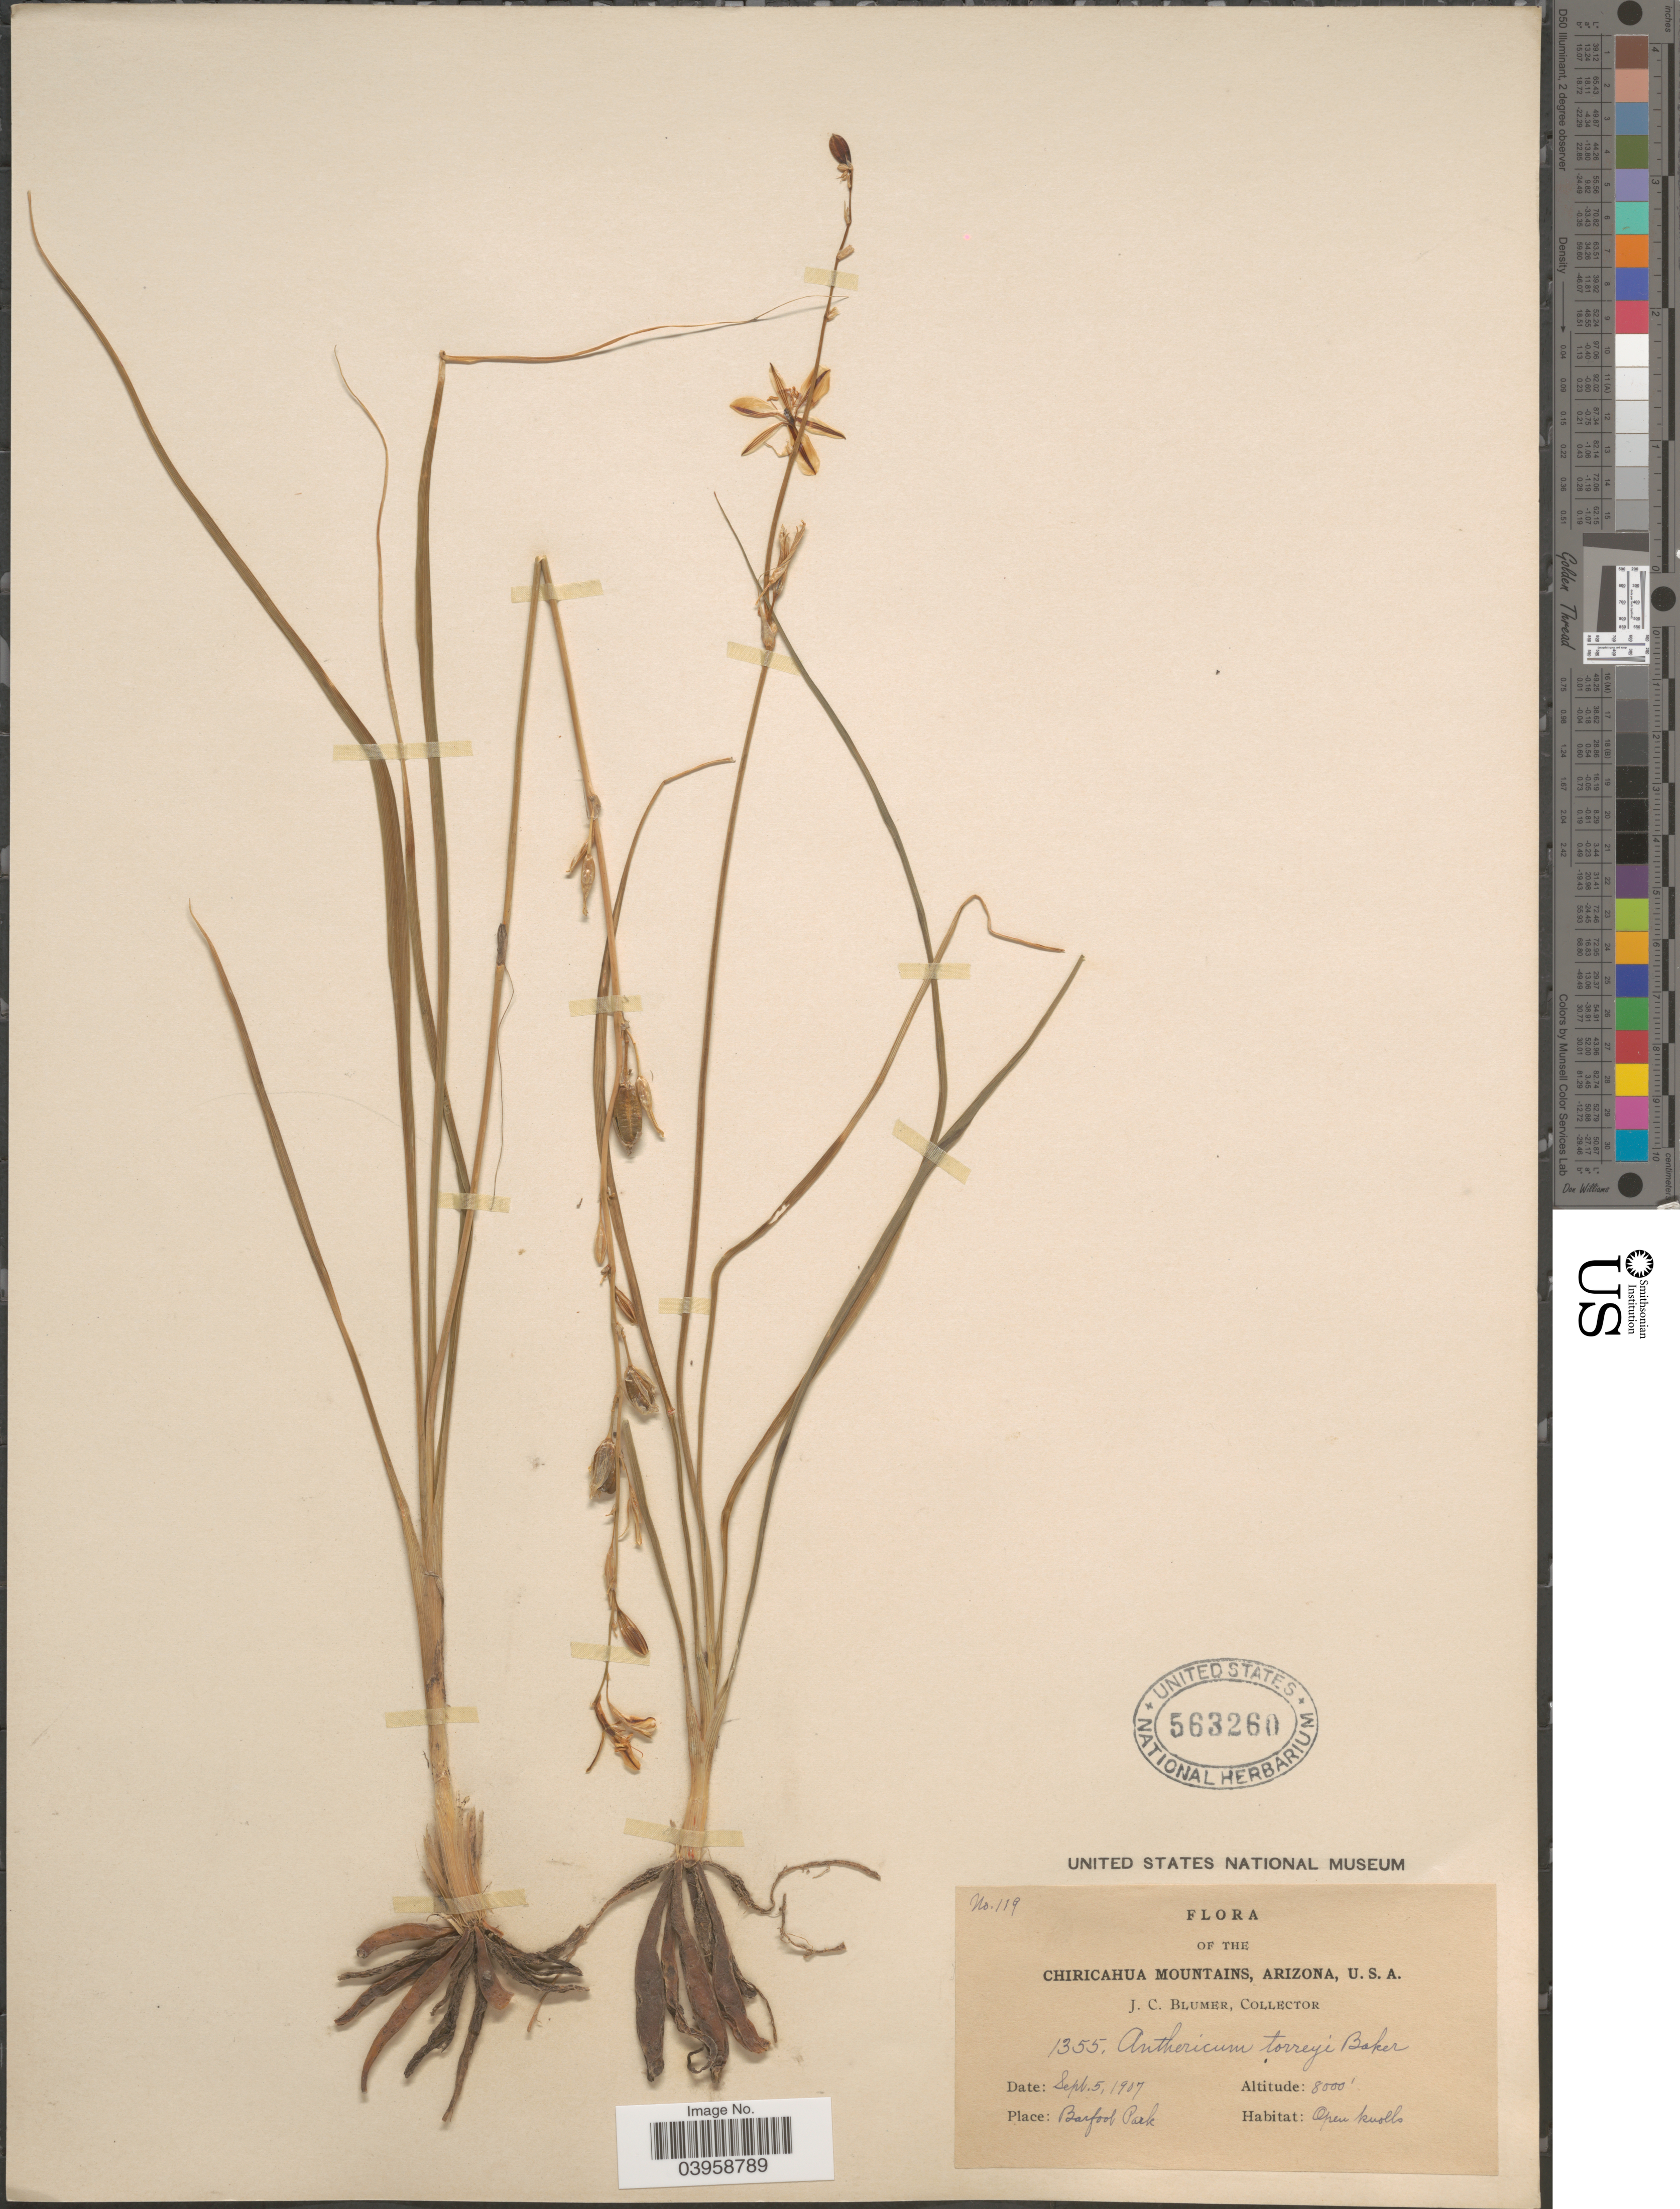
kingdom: Plantae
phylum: Tracheophyta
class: Liliopsida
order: Asparagales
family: Asparagaceae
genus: Anthericum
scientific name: Anthericum torreyi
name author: Baker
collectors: J. C. Blumer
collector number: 119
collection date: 1907-09-05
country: United States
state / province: Arizona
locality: Chiricahua Mountains. Barfoot Park.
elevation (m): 2438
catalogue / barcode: US 563260